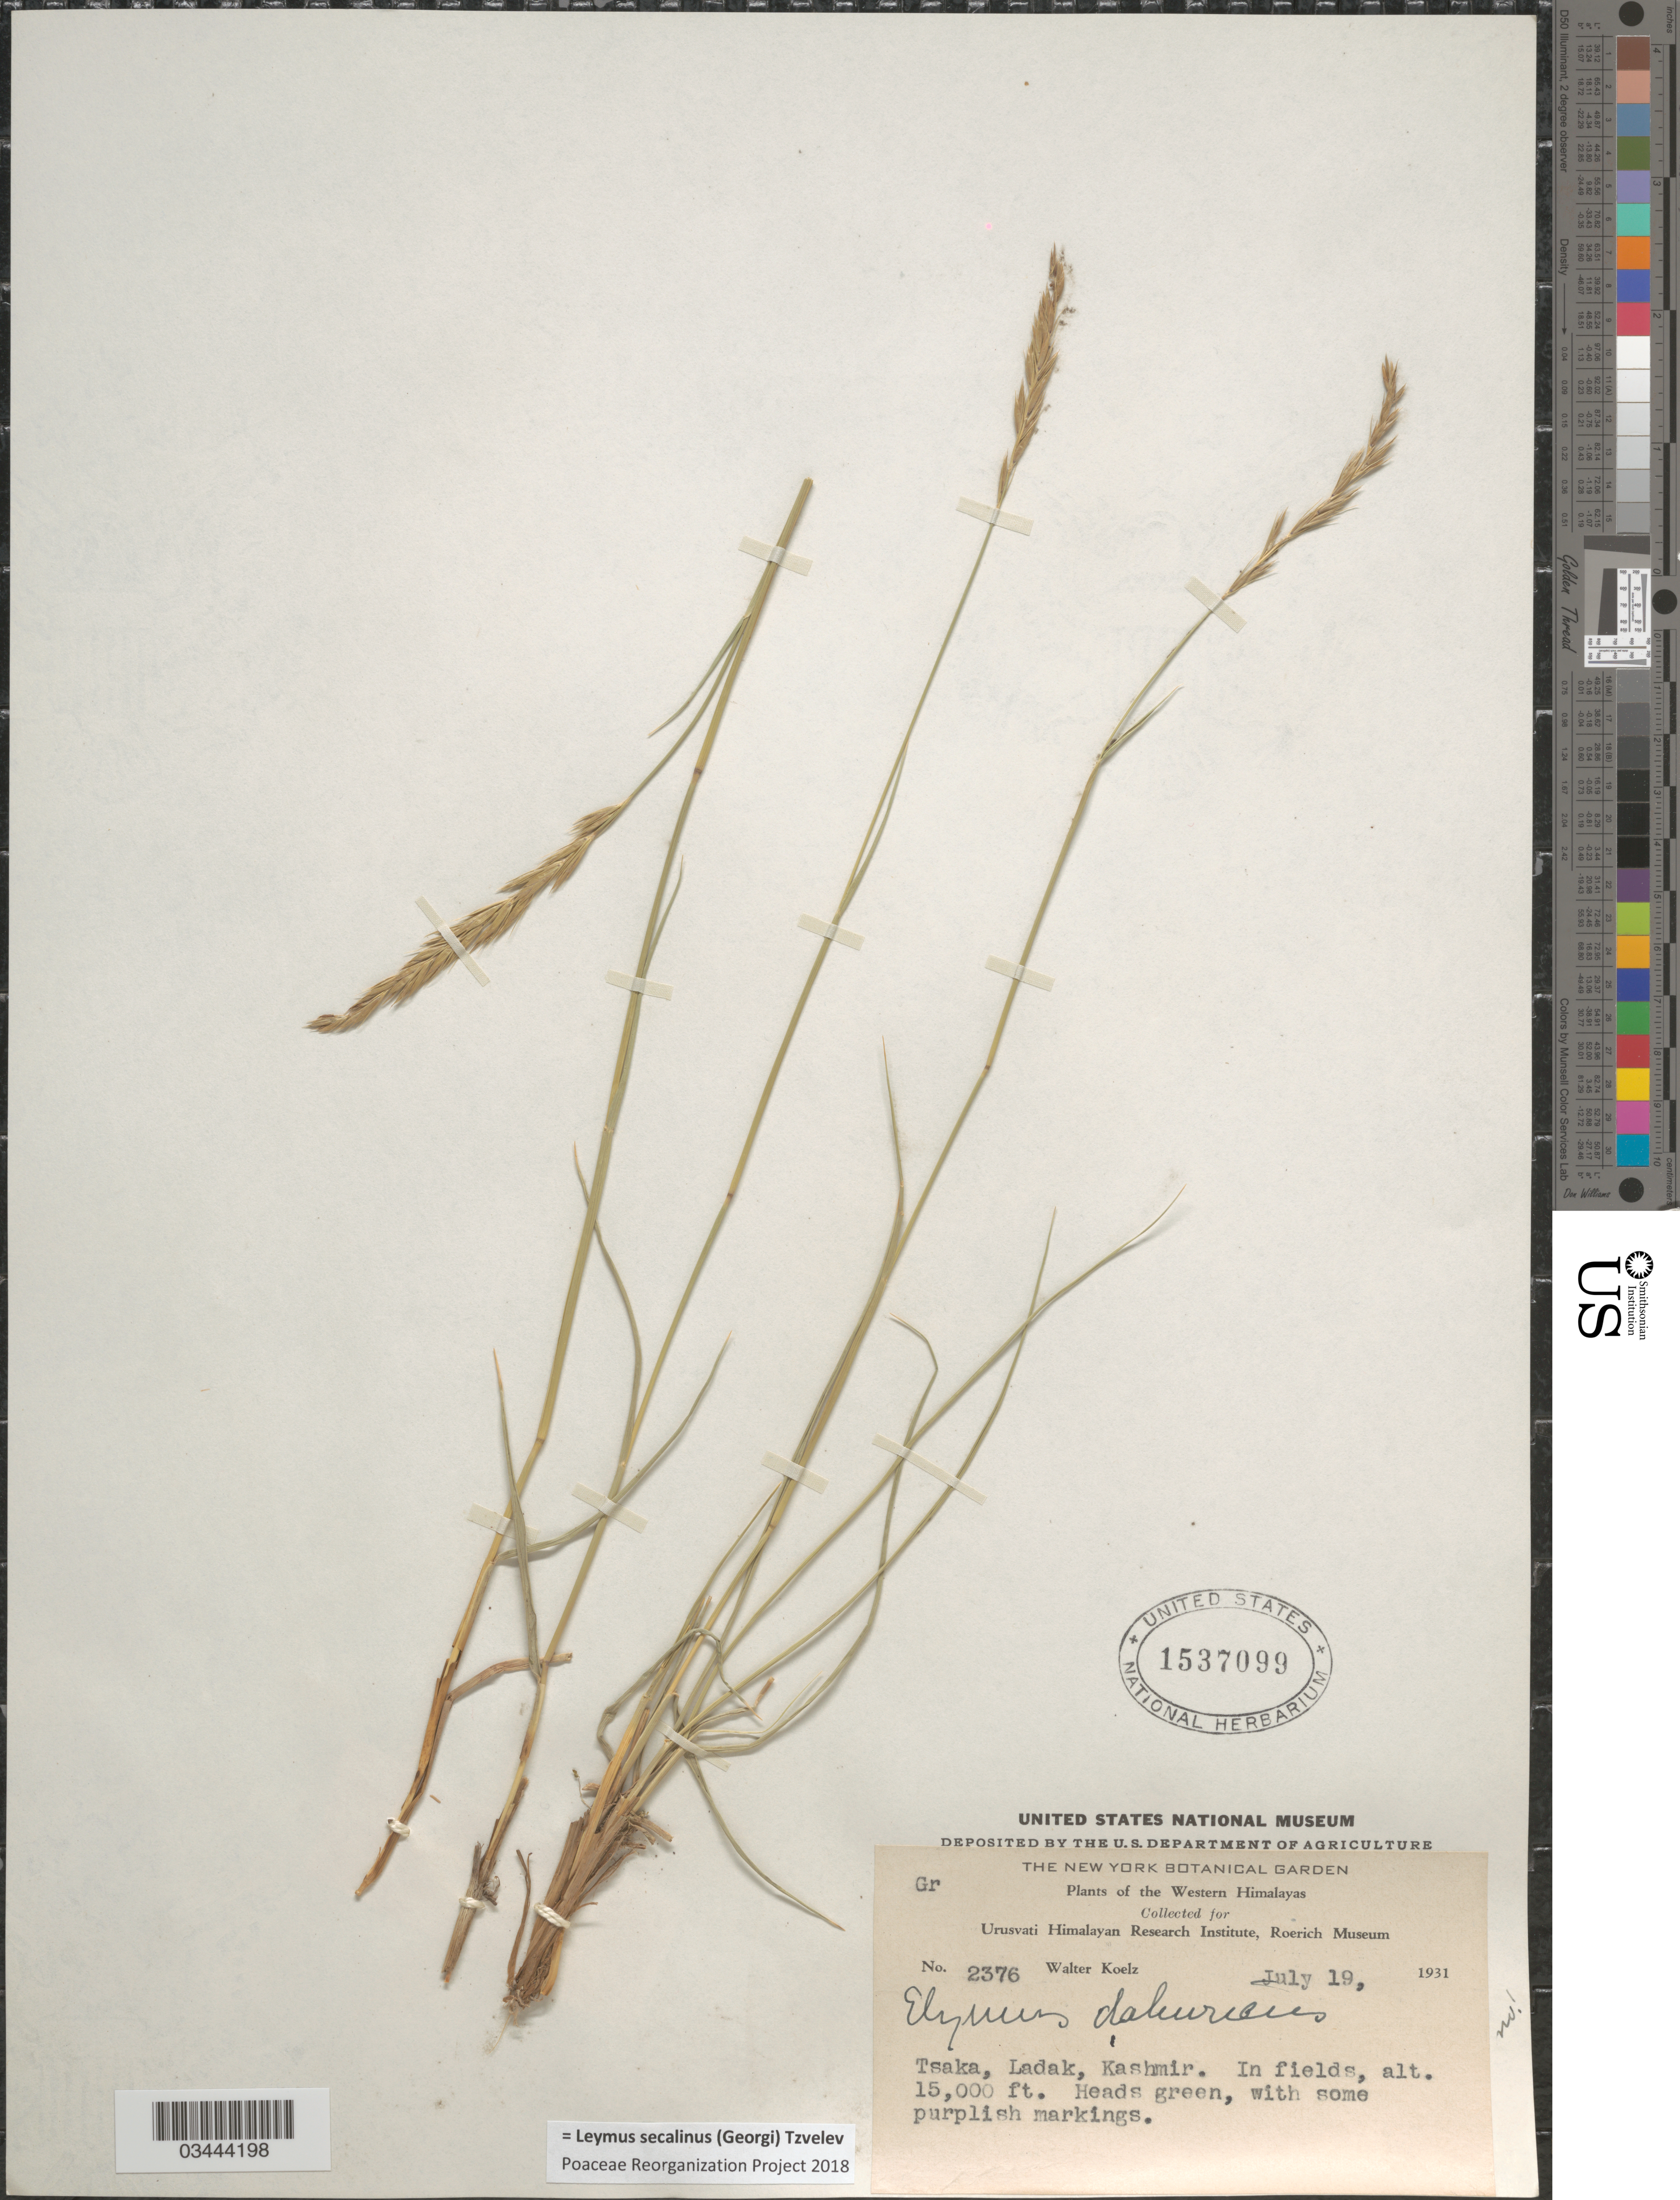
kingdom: Plantae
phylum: Tracheophyta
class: Liliopsida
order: Poales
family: Poaceae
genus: Leymus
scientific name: Leymus secalinus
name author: (Georgi) Tzvelev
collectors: W. N. Koelz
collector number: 2376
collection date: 1931-07-19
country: India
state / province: Ladakh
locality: The Western Himalayas. Tsaka, Ladak. Kashmir.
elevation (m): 4572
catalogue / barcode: US 1537099